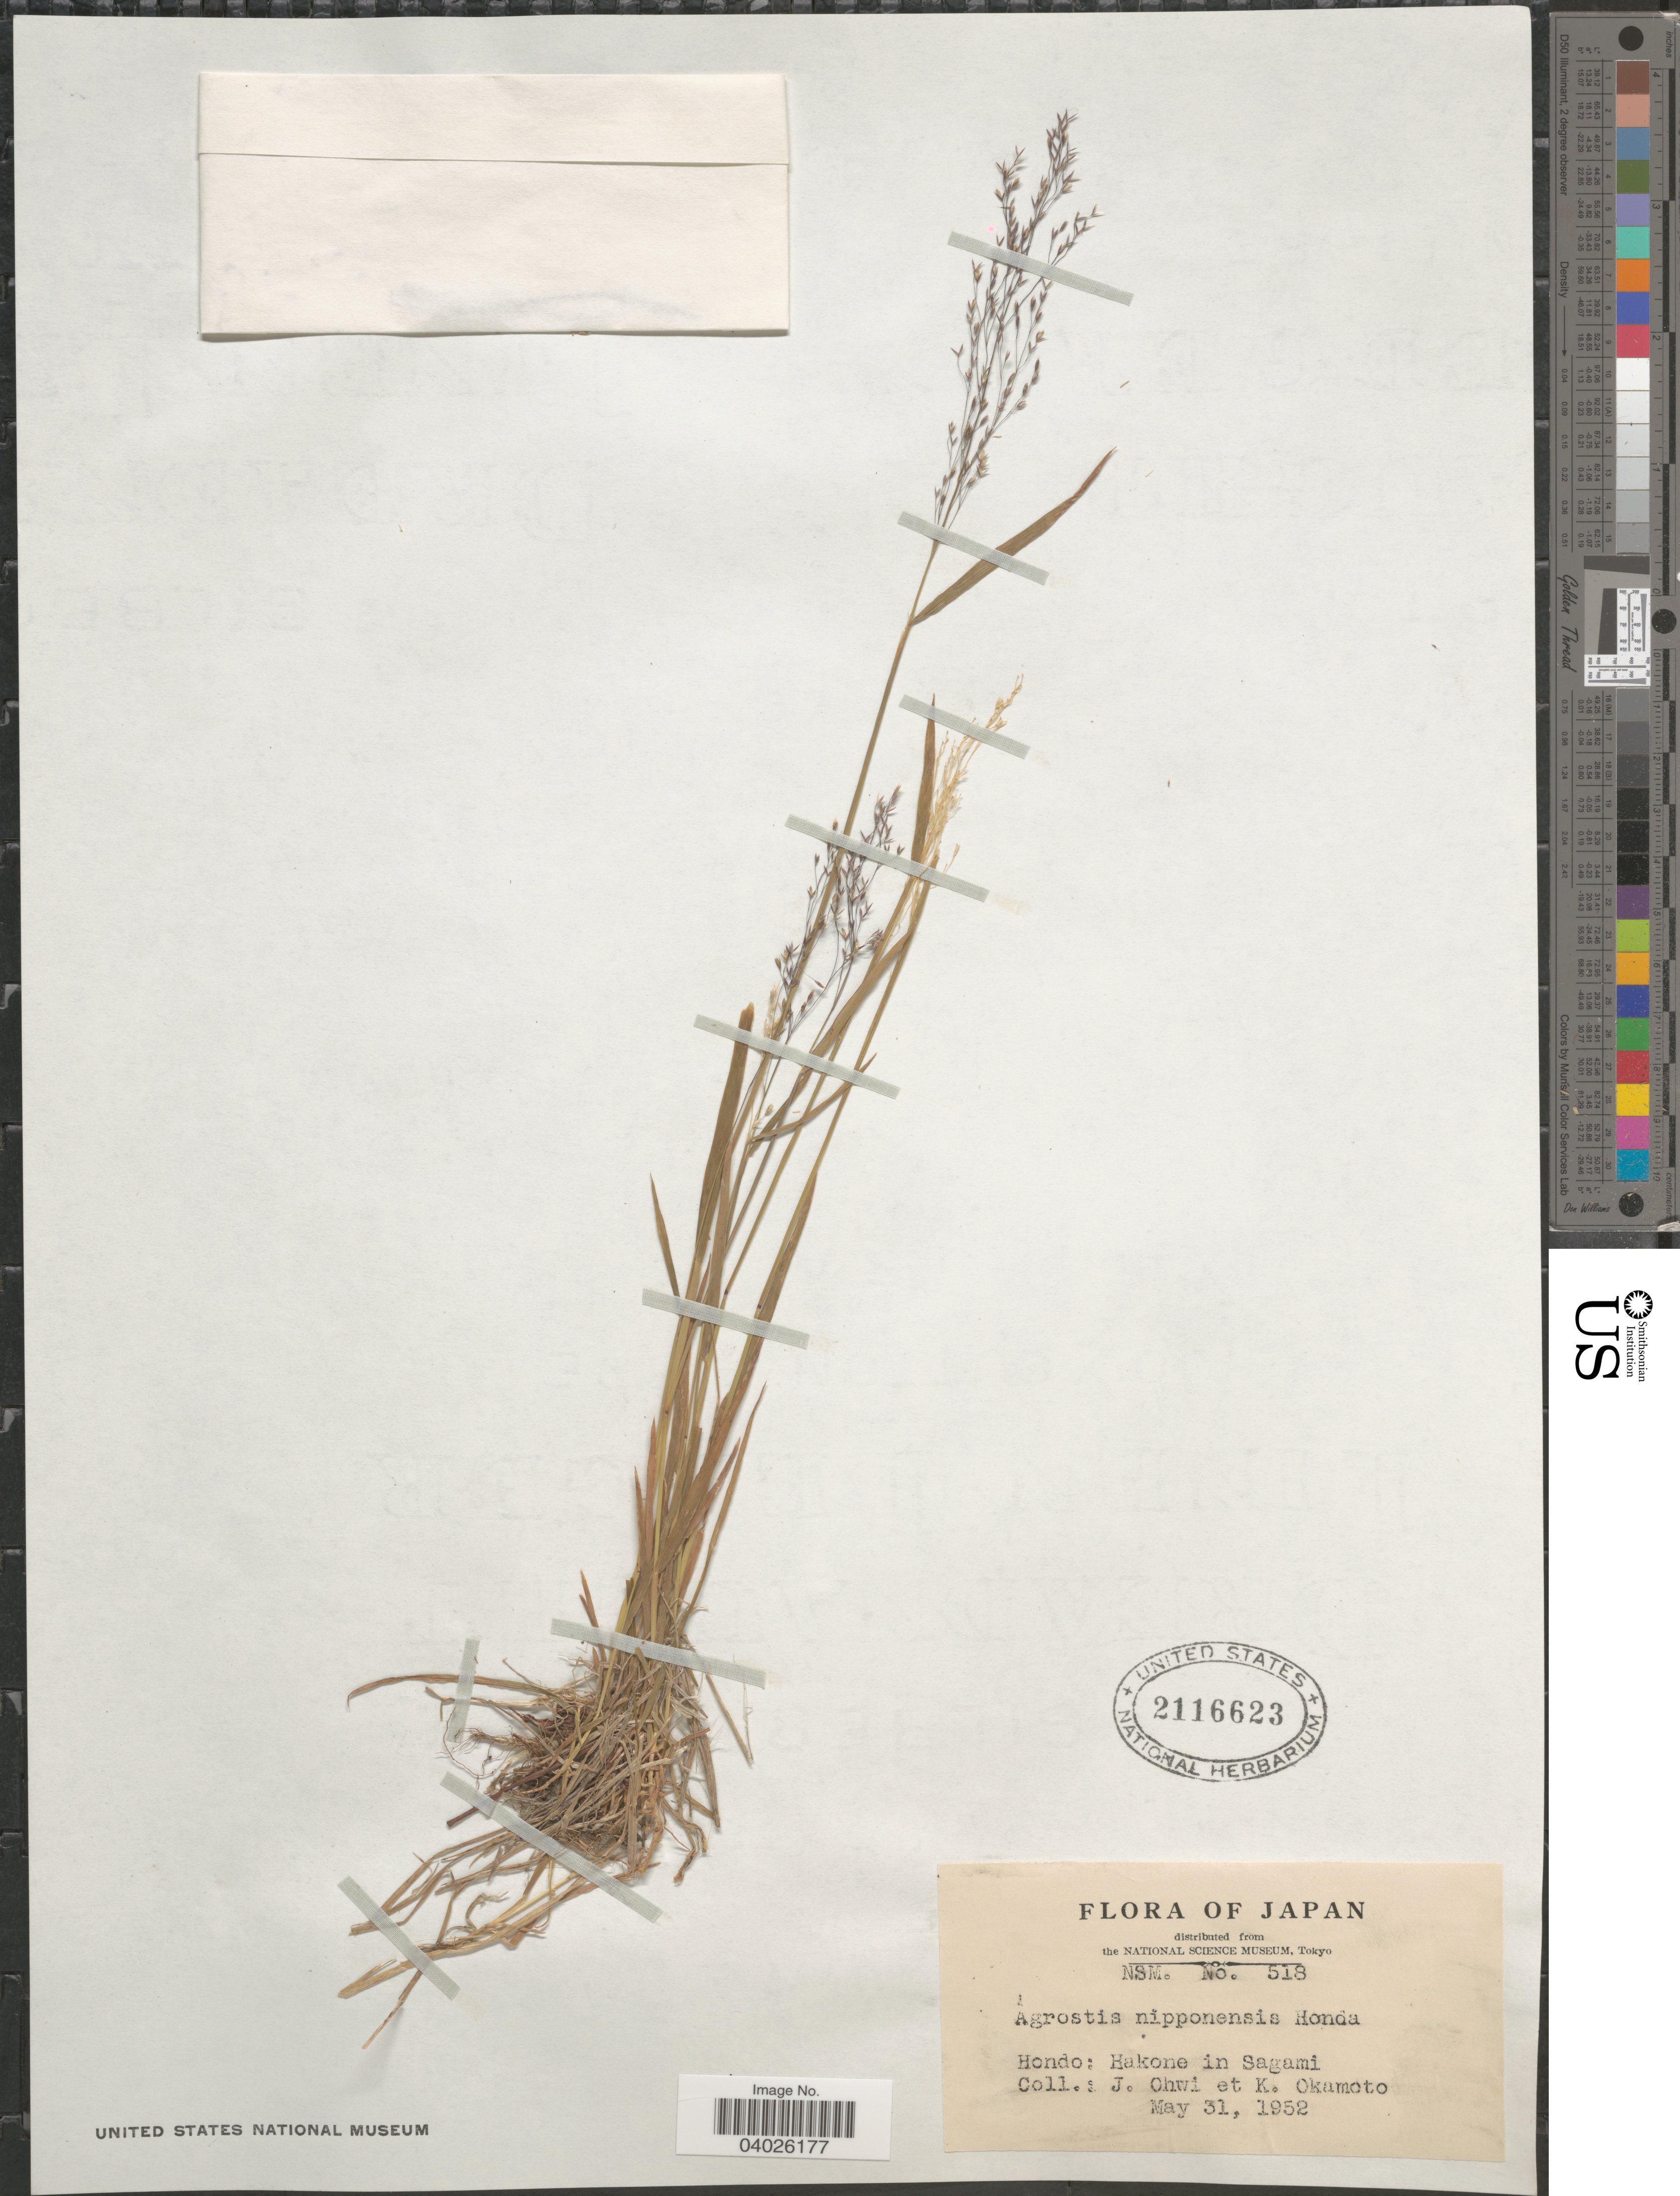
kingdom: Plantae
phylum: Tracheophyta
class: Liliopsida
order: Poales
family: Poaceae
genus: Agrostis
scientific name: Agrostis clavata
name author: Trin.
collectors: J. Ohwi & K. Okamoto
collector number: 518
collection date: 1952-05-31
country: Japan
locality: Hondo: Hakone in Sagami.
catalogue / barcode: US 2116623